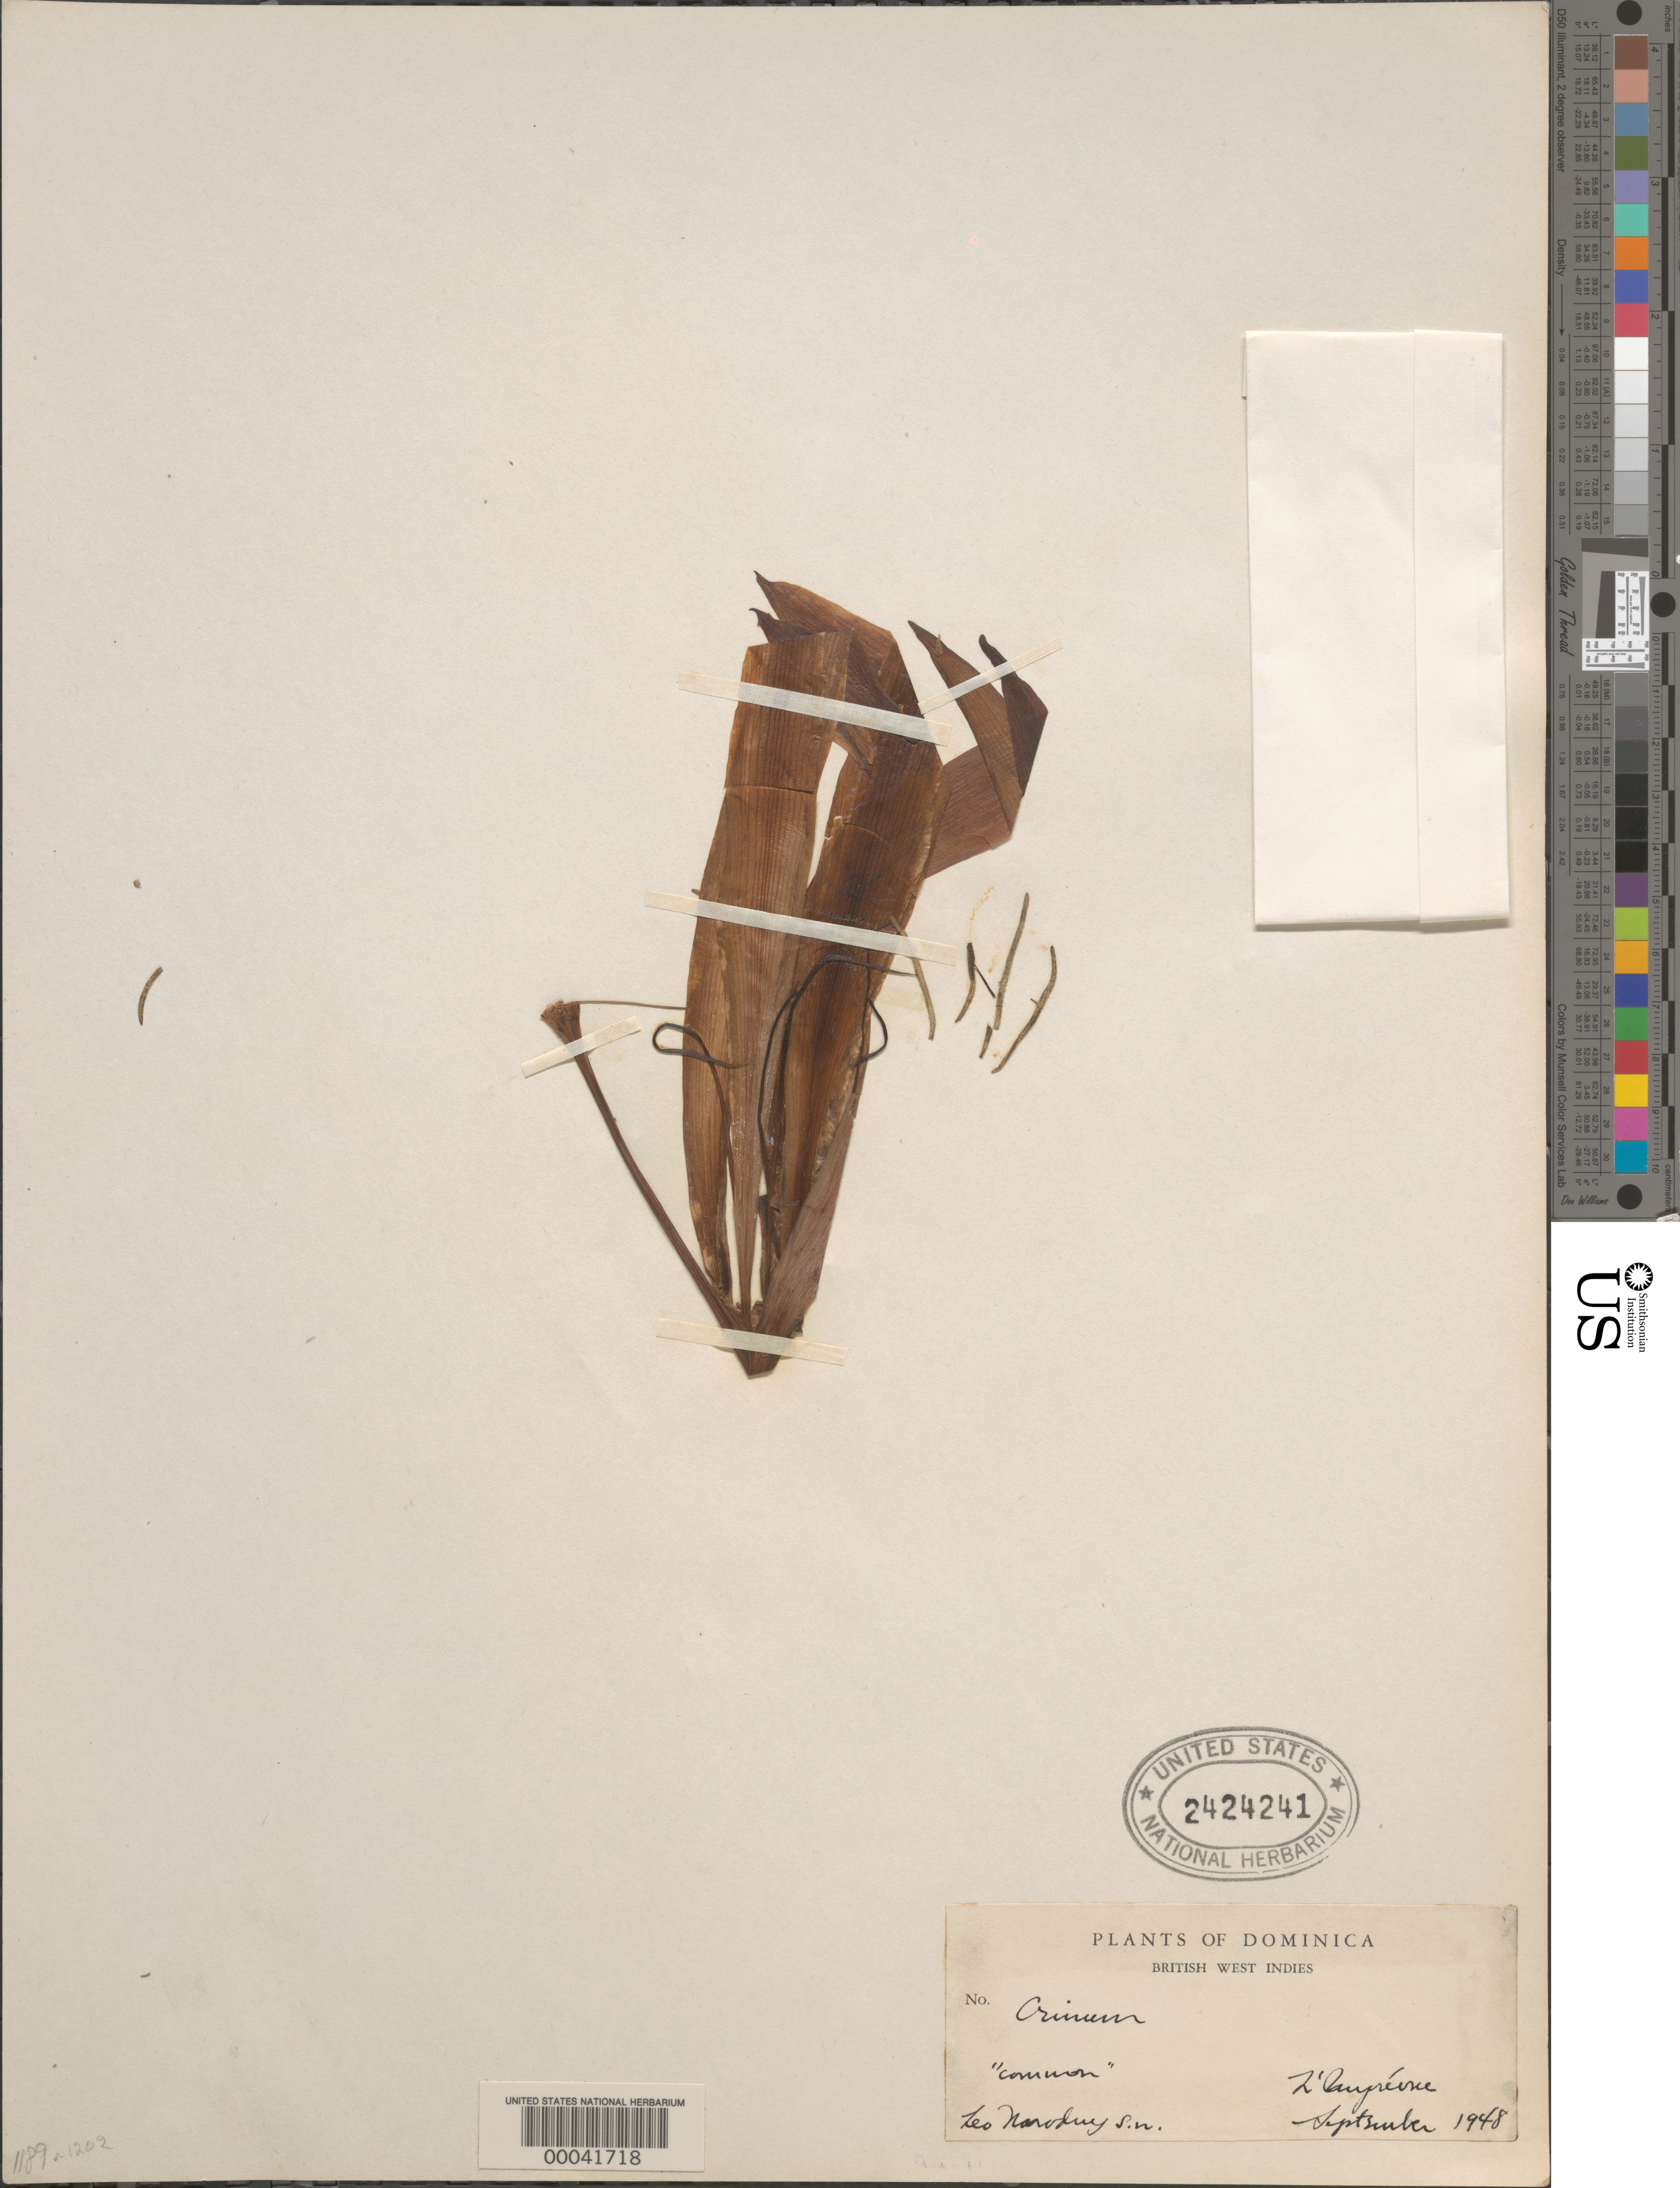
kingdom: Plantae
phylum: Tracheophyta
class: Liliopsida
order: Asparagales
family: Amaryllidaceae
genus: Hymenocallis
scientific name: Hymenocallis sp.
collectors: L. Narodny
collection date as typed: Sep 1948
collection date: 1948-09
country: Dominica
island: Dominica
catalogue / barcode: US 2424241